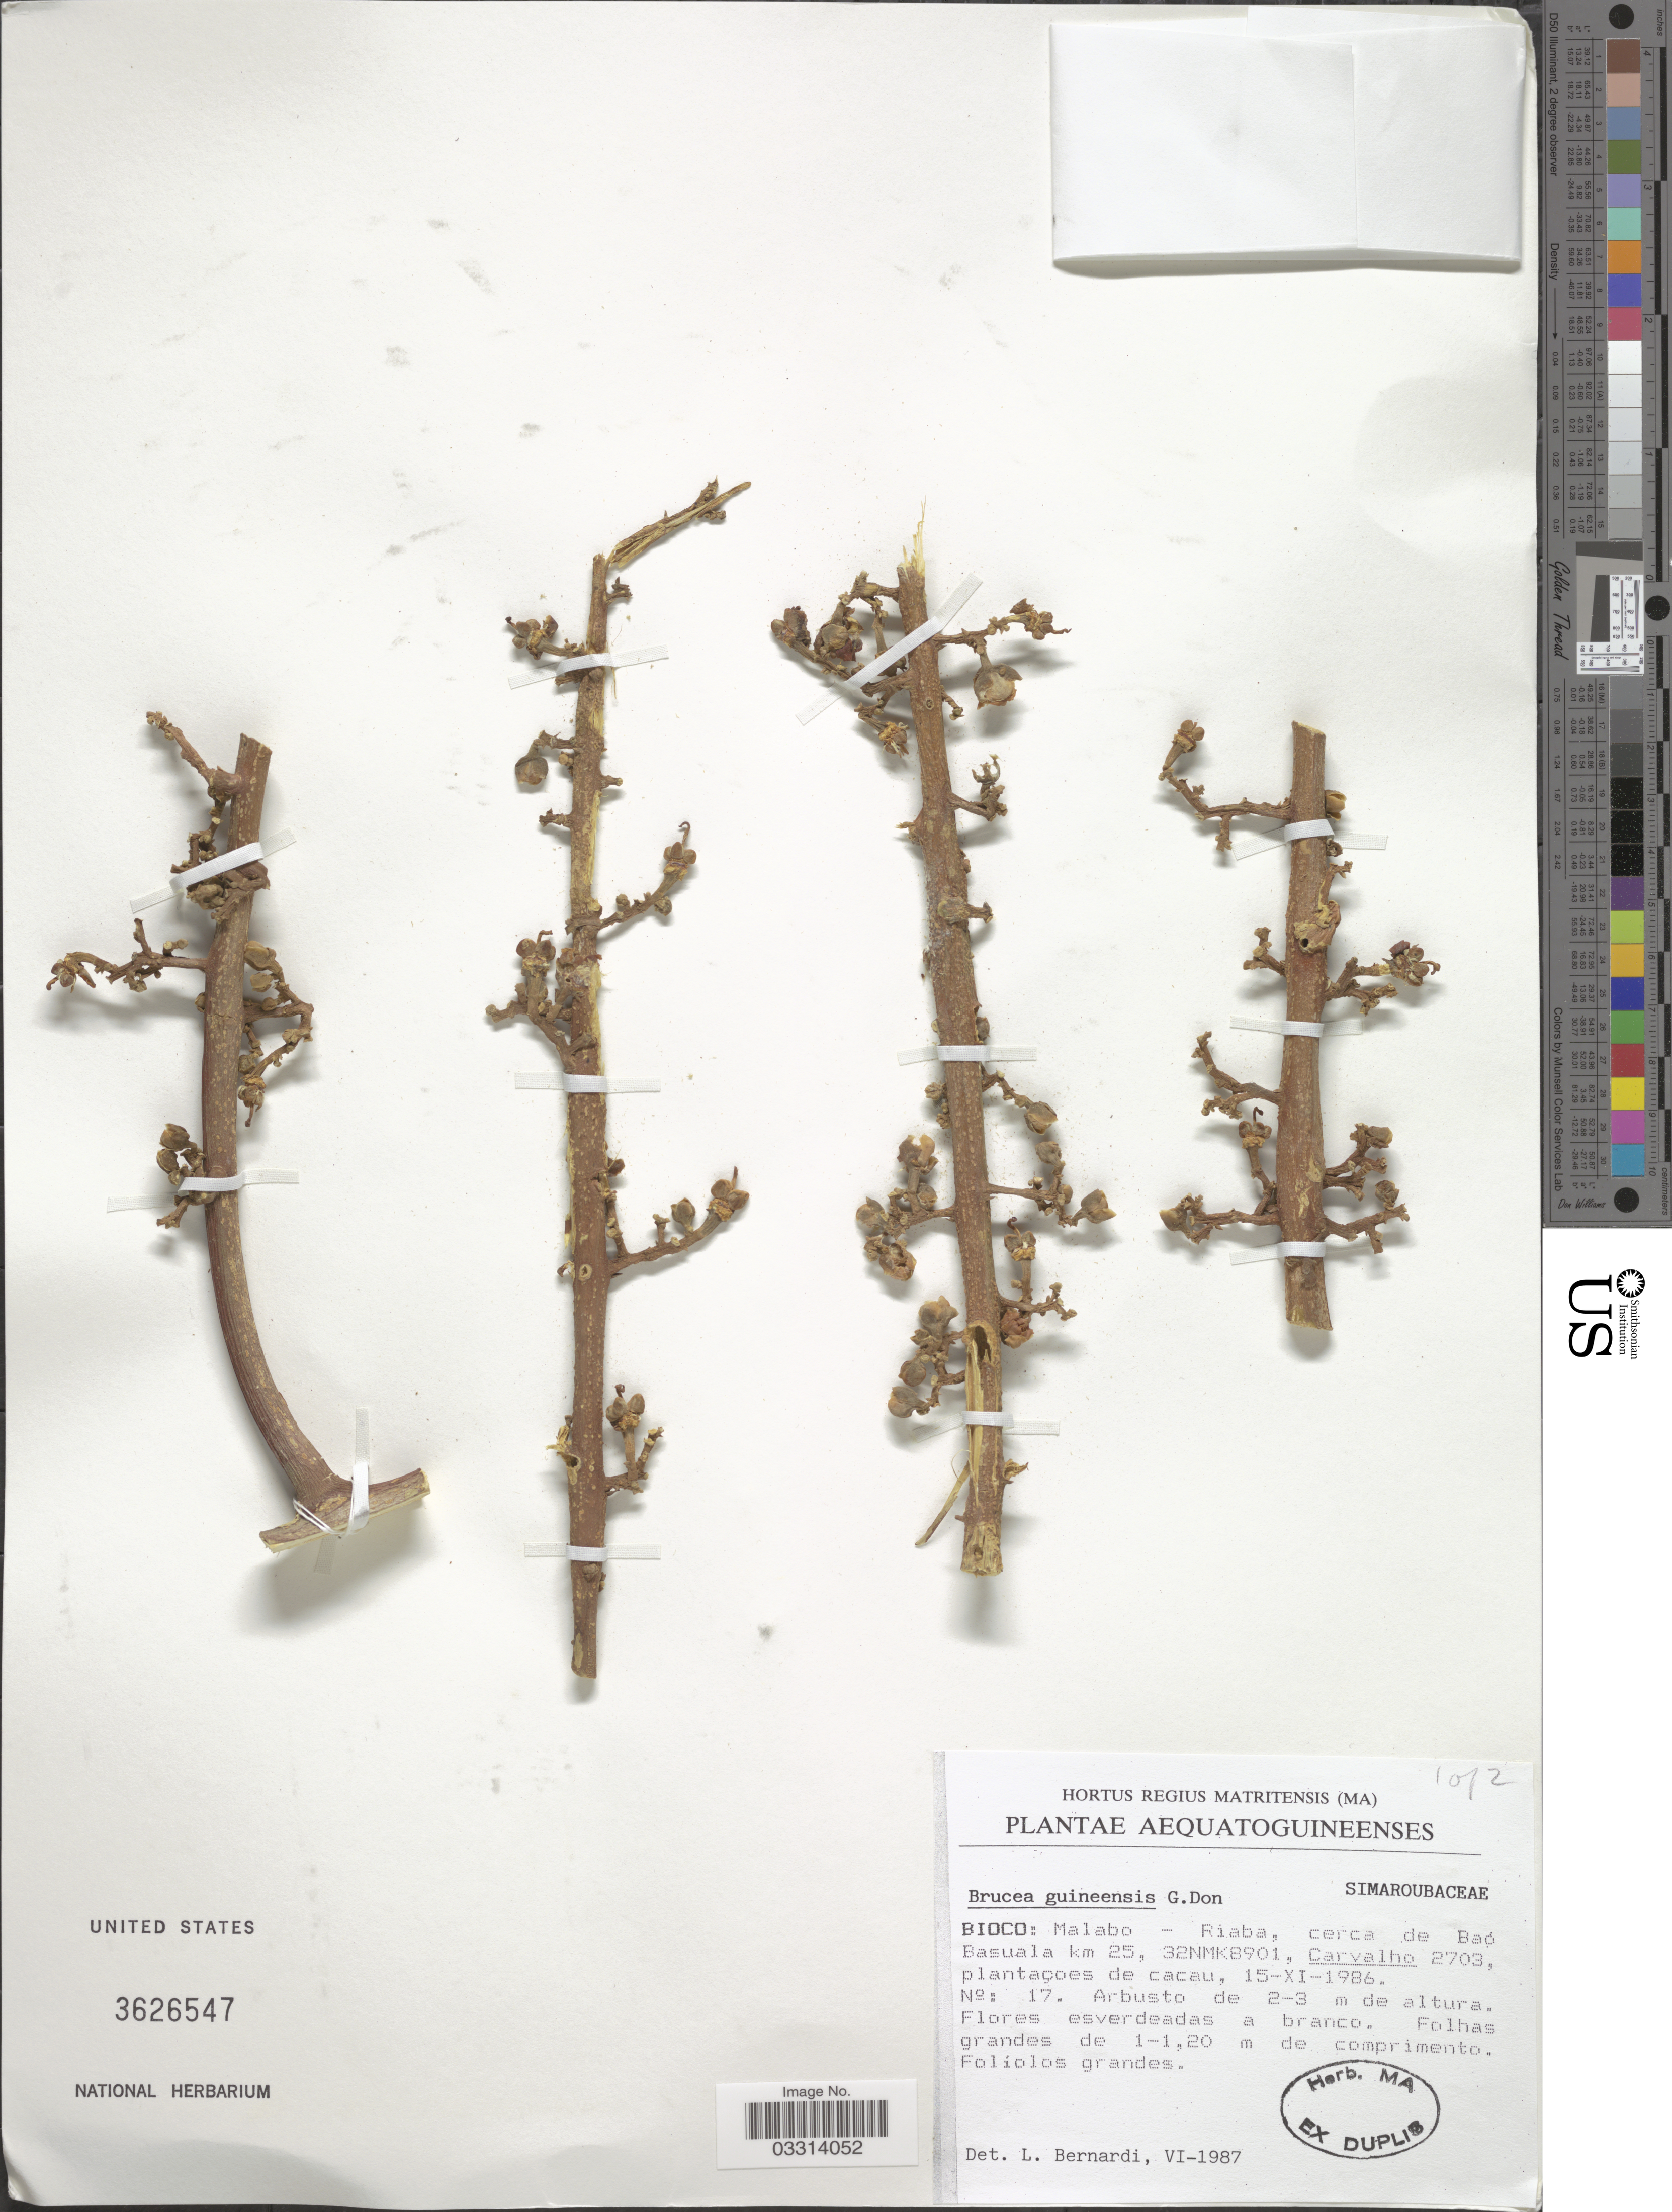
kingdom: Plantae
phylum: Tracheophyta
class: Magnoliopsida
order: Sapindales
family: Simaroubaceae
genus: Brucea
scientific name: Brucea guineensis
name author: G. Don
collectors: Carvalho, --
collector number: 2703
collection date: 1986-11-15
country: Equatorial Guinea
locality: Bioco: Malabo - Riaba, cerca de Baó Basuala km 25, 32NMK8901.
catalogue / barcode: US 3626547